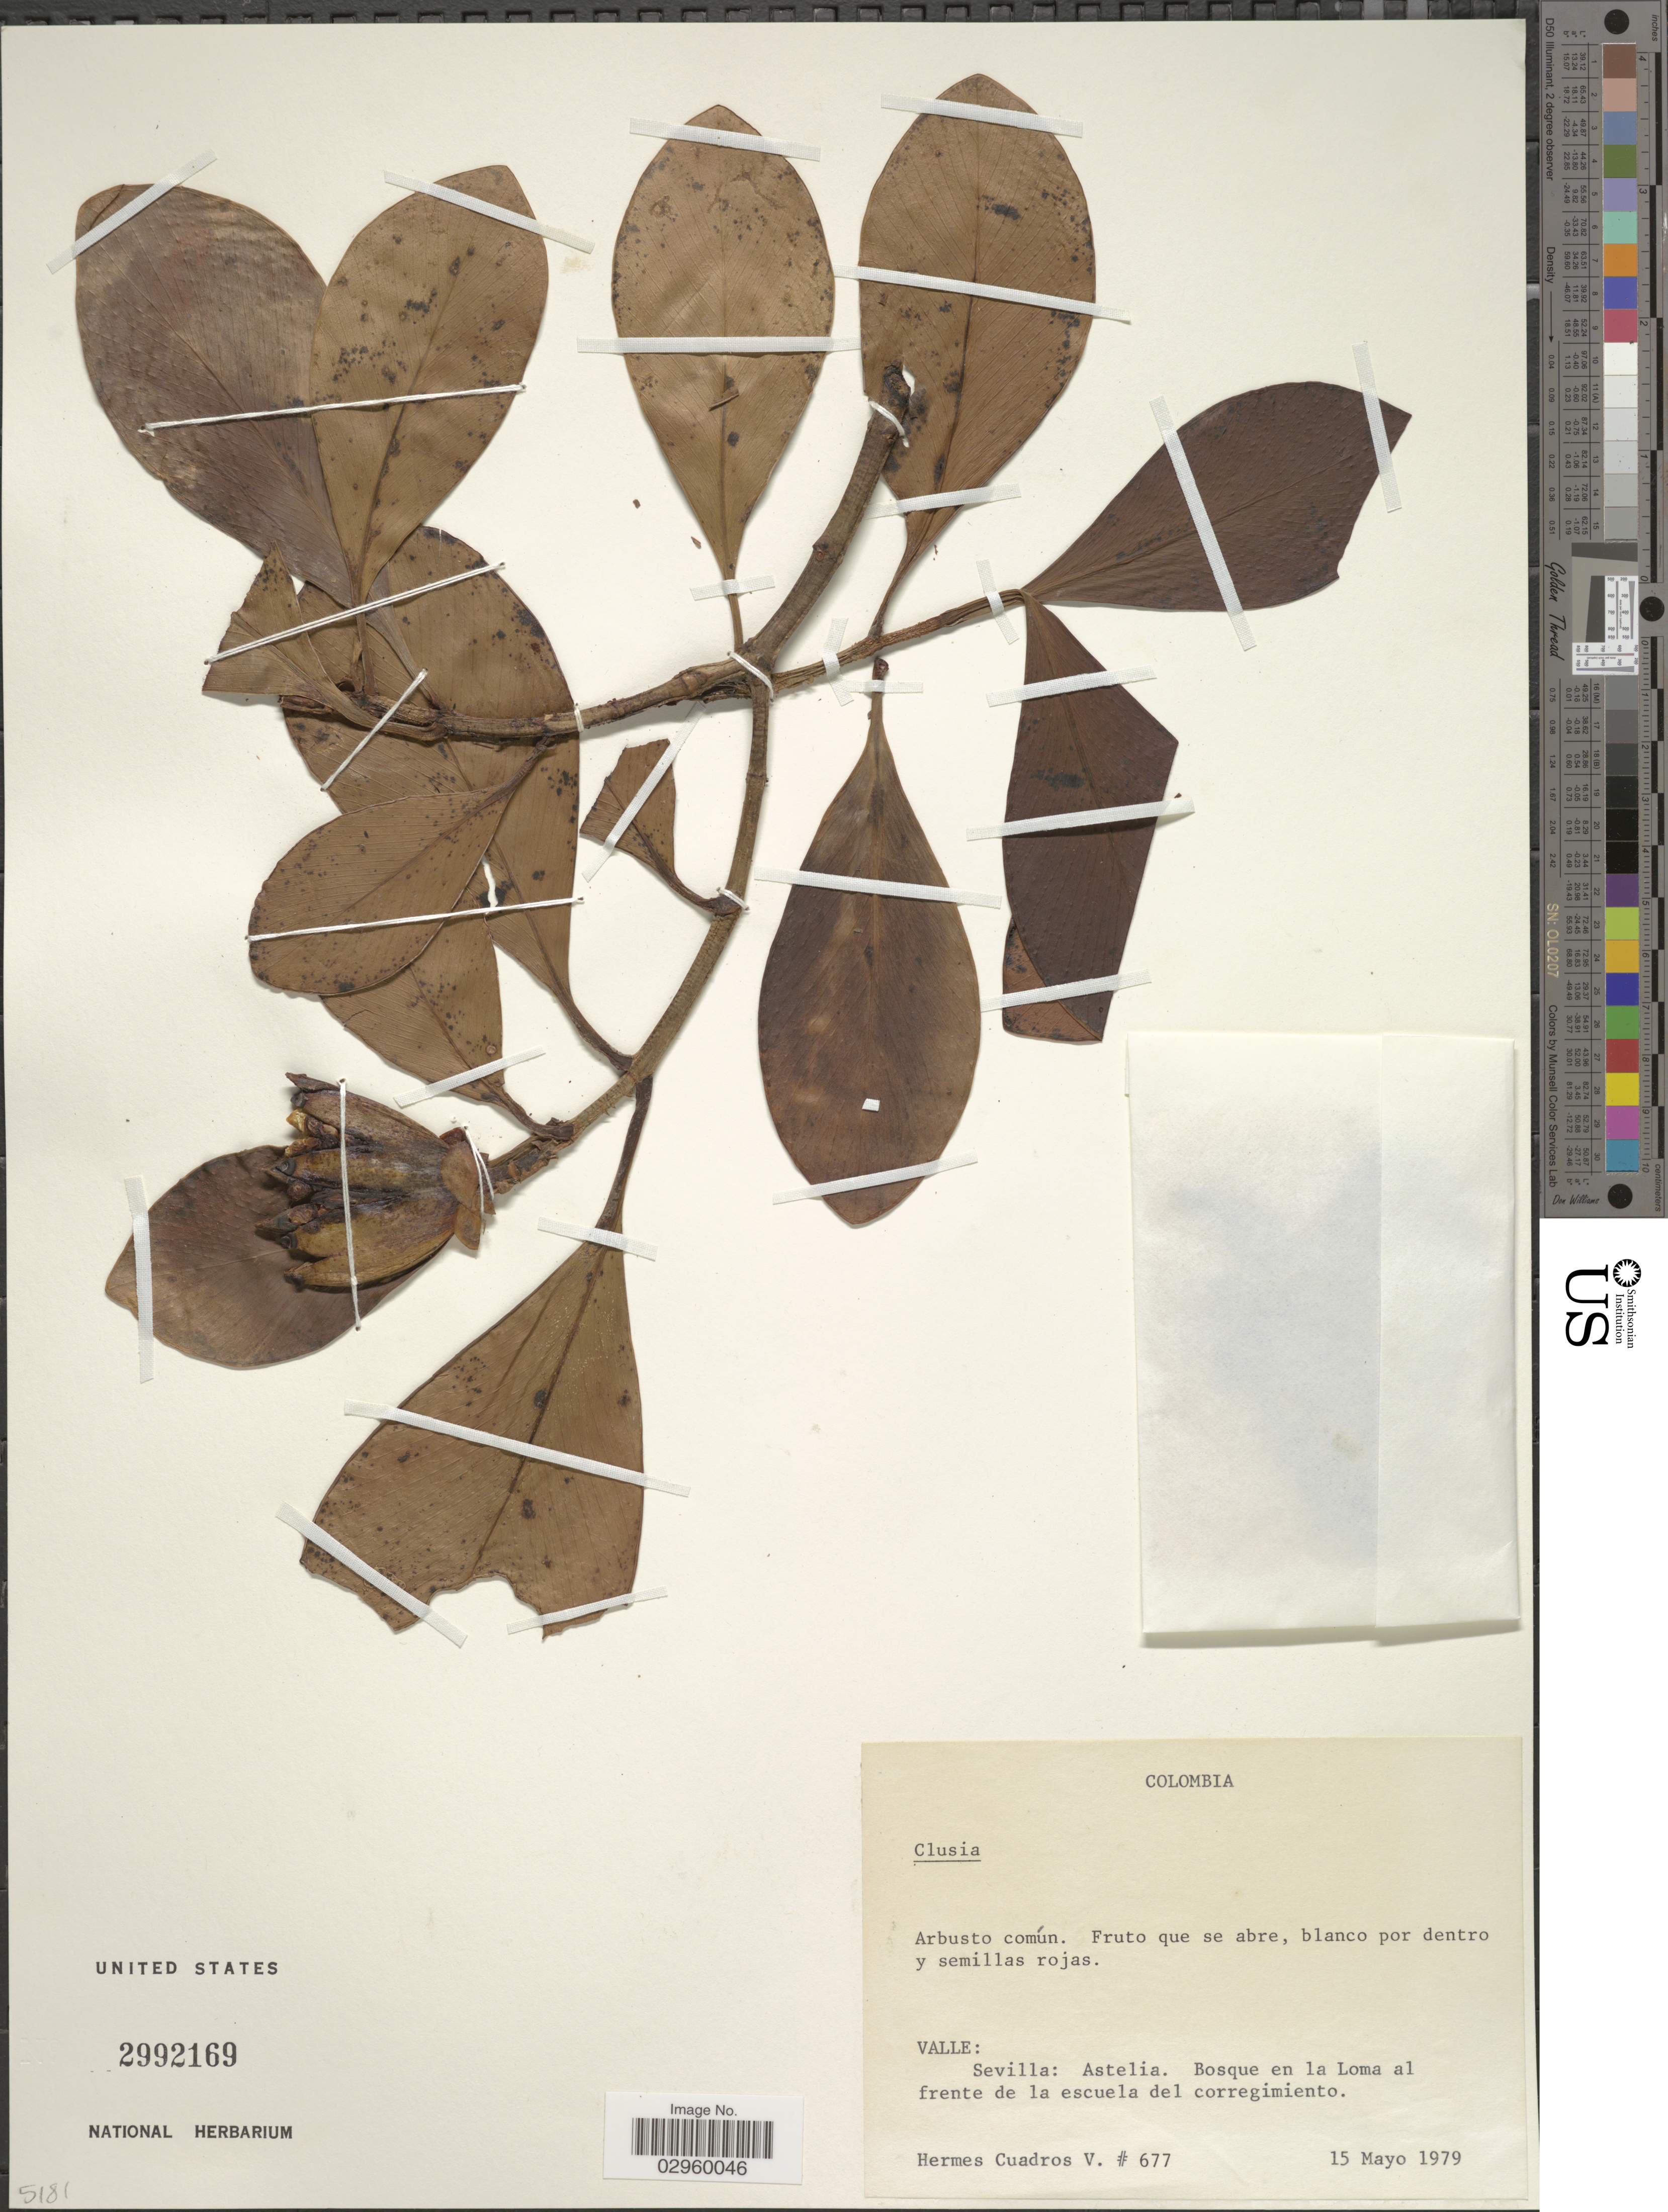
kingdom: Plantae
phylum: Tracheophyta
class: Magnoliopsida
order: Malpighiales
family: Clusiaceae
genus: Clusia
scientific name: Clusia sp.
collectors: H. Cuadros V.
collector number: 677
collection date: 1979-05-15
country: Colombia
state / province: Valle del Cauca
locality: Valle: Sevilla: Astelia, Bosque en la Loma al frente de la escuela del corregimiento.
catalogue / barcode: US 2992169